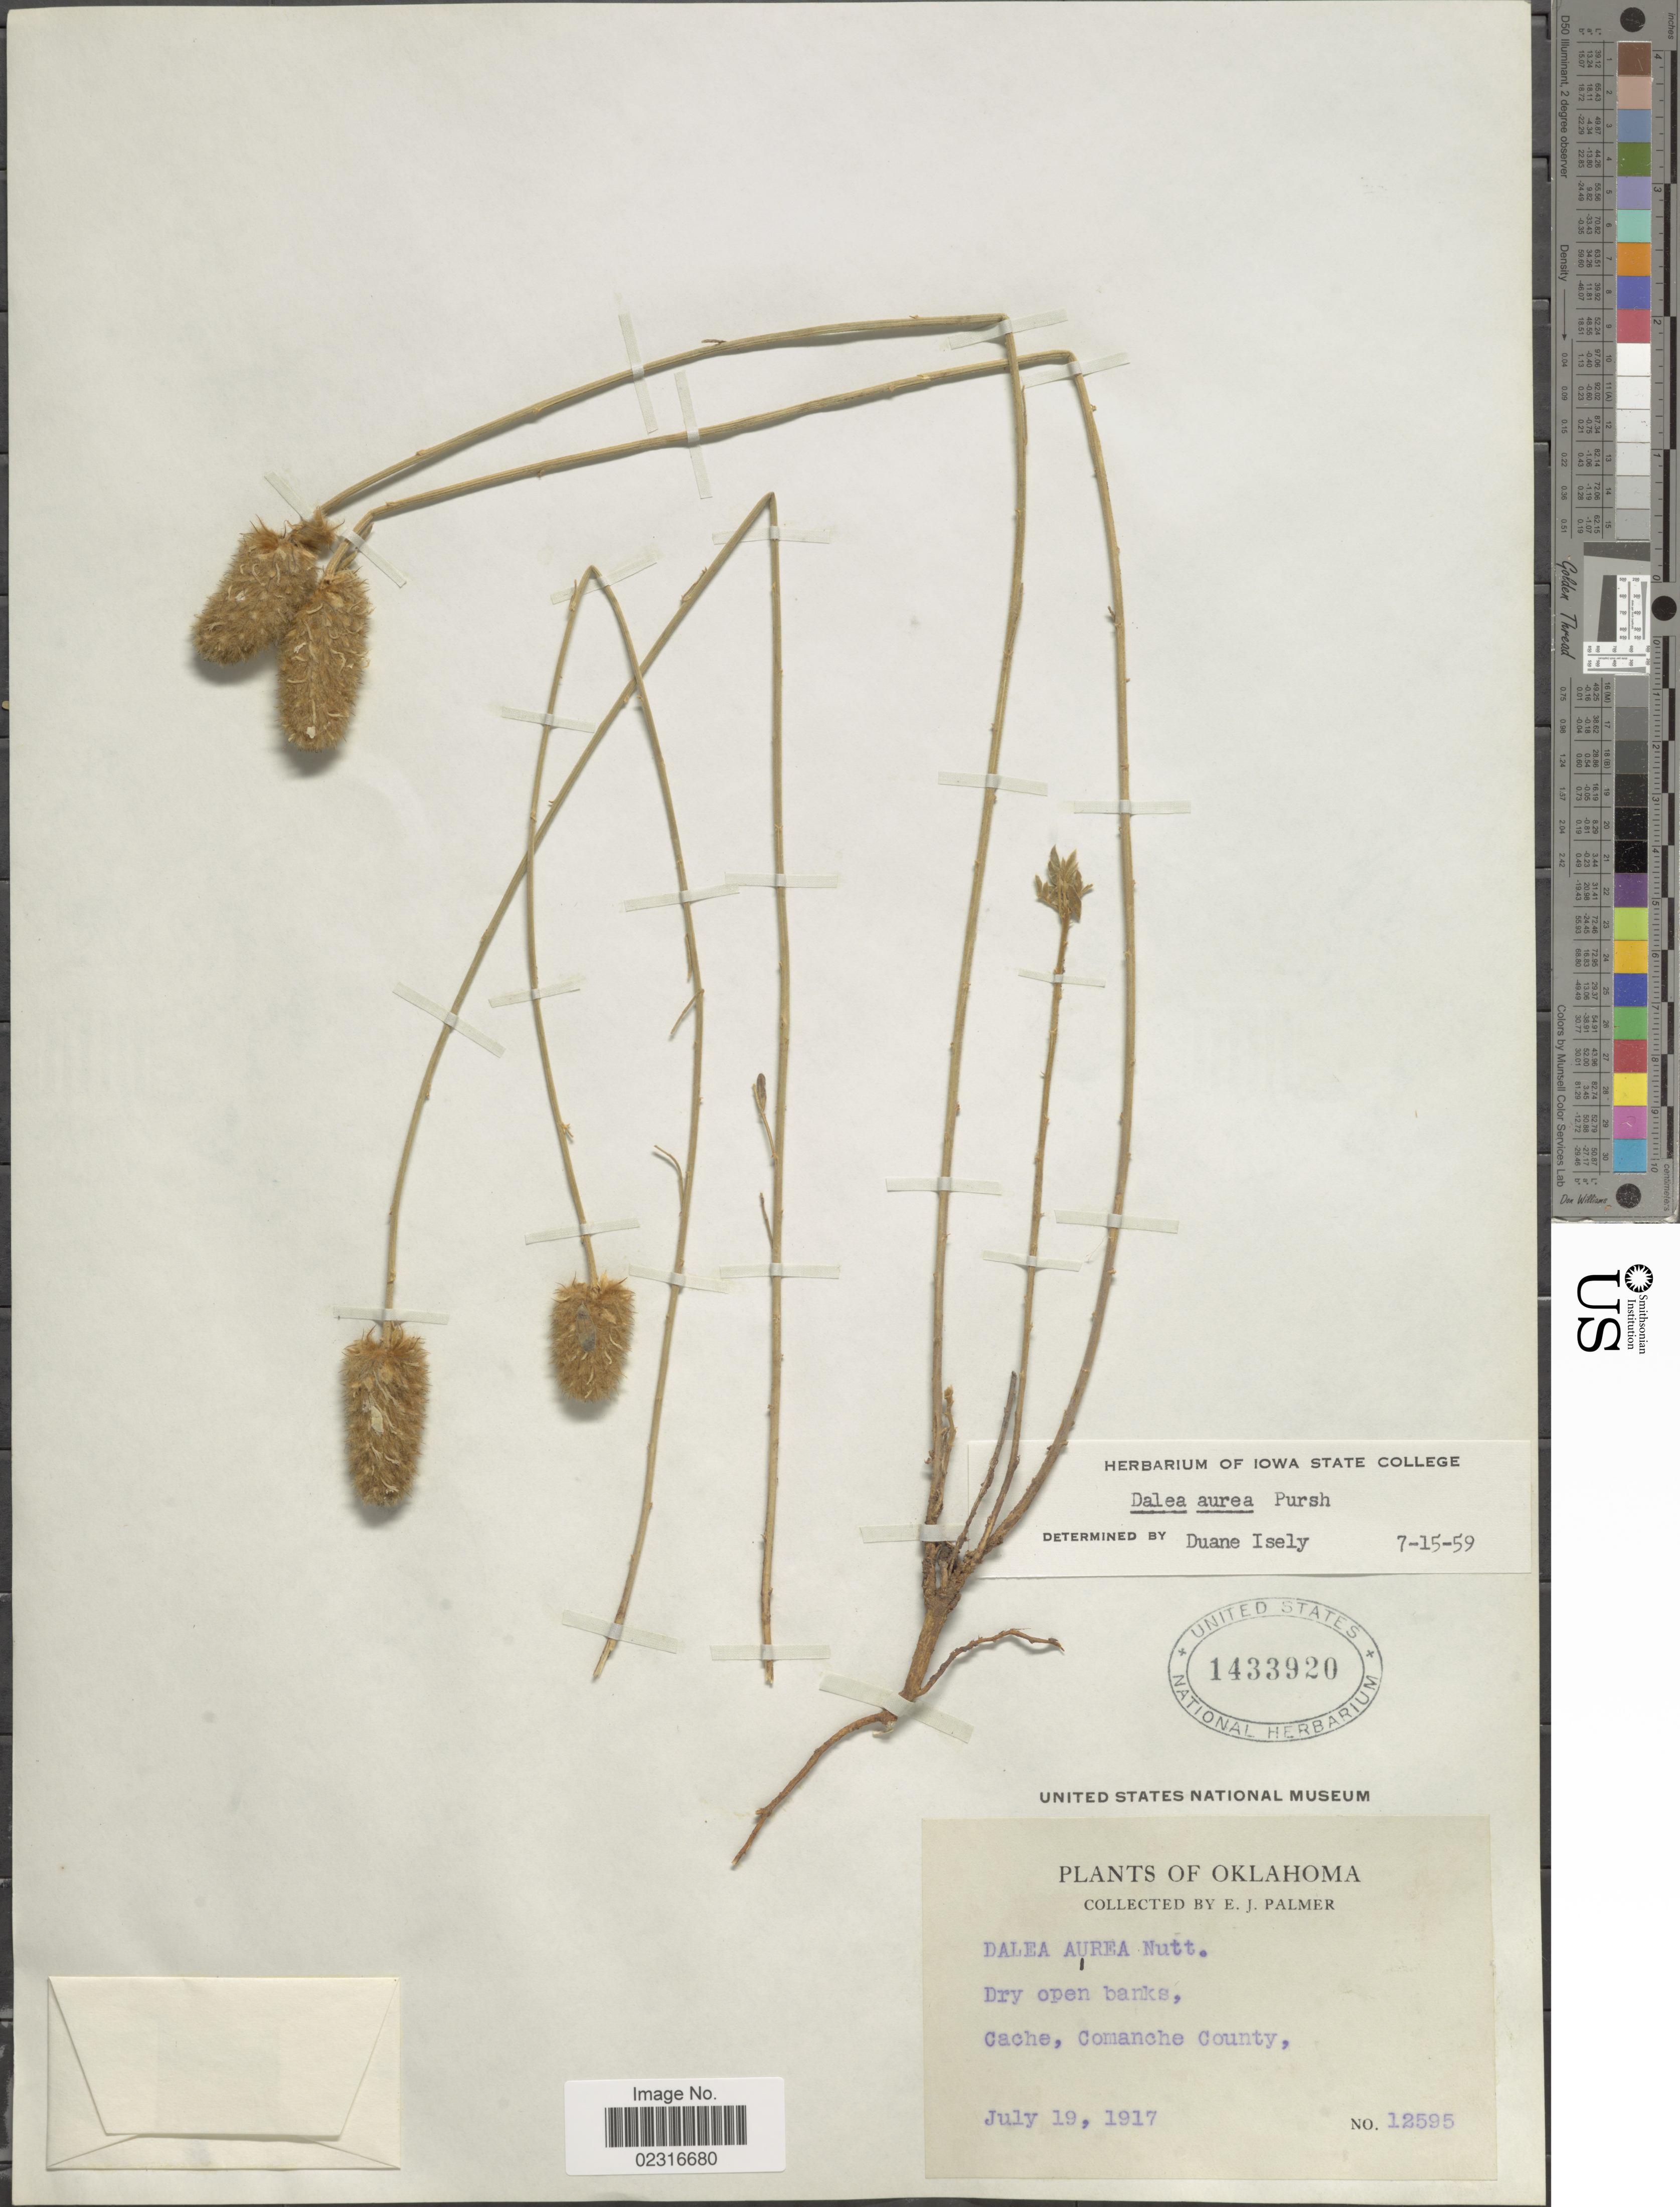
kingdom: Plantae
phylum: Tracheophyta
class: Magnoliopsida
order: Fabales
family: Fabaceae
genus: Dalea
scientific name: Dalea aurea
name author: Nutt. ex Pursh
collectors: E. J. Palmer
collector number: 12595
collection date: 1917-07-19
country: United States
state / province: Oklahoma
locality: Cache, Comanche County.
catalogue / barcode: US 1433920